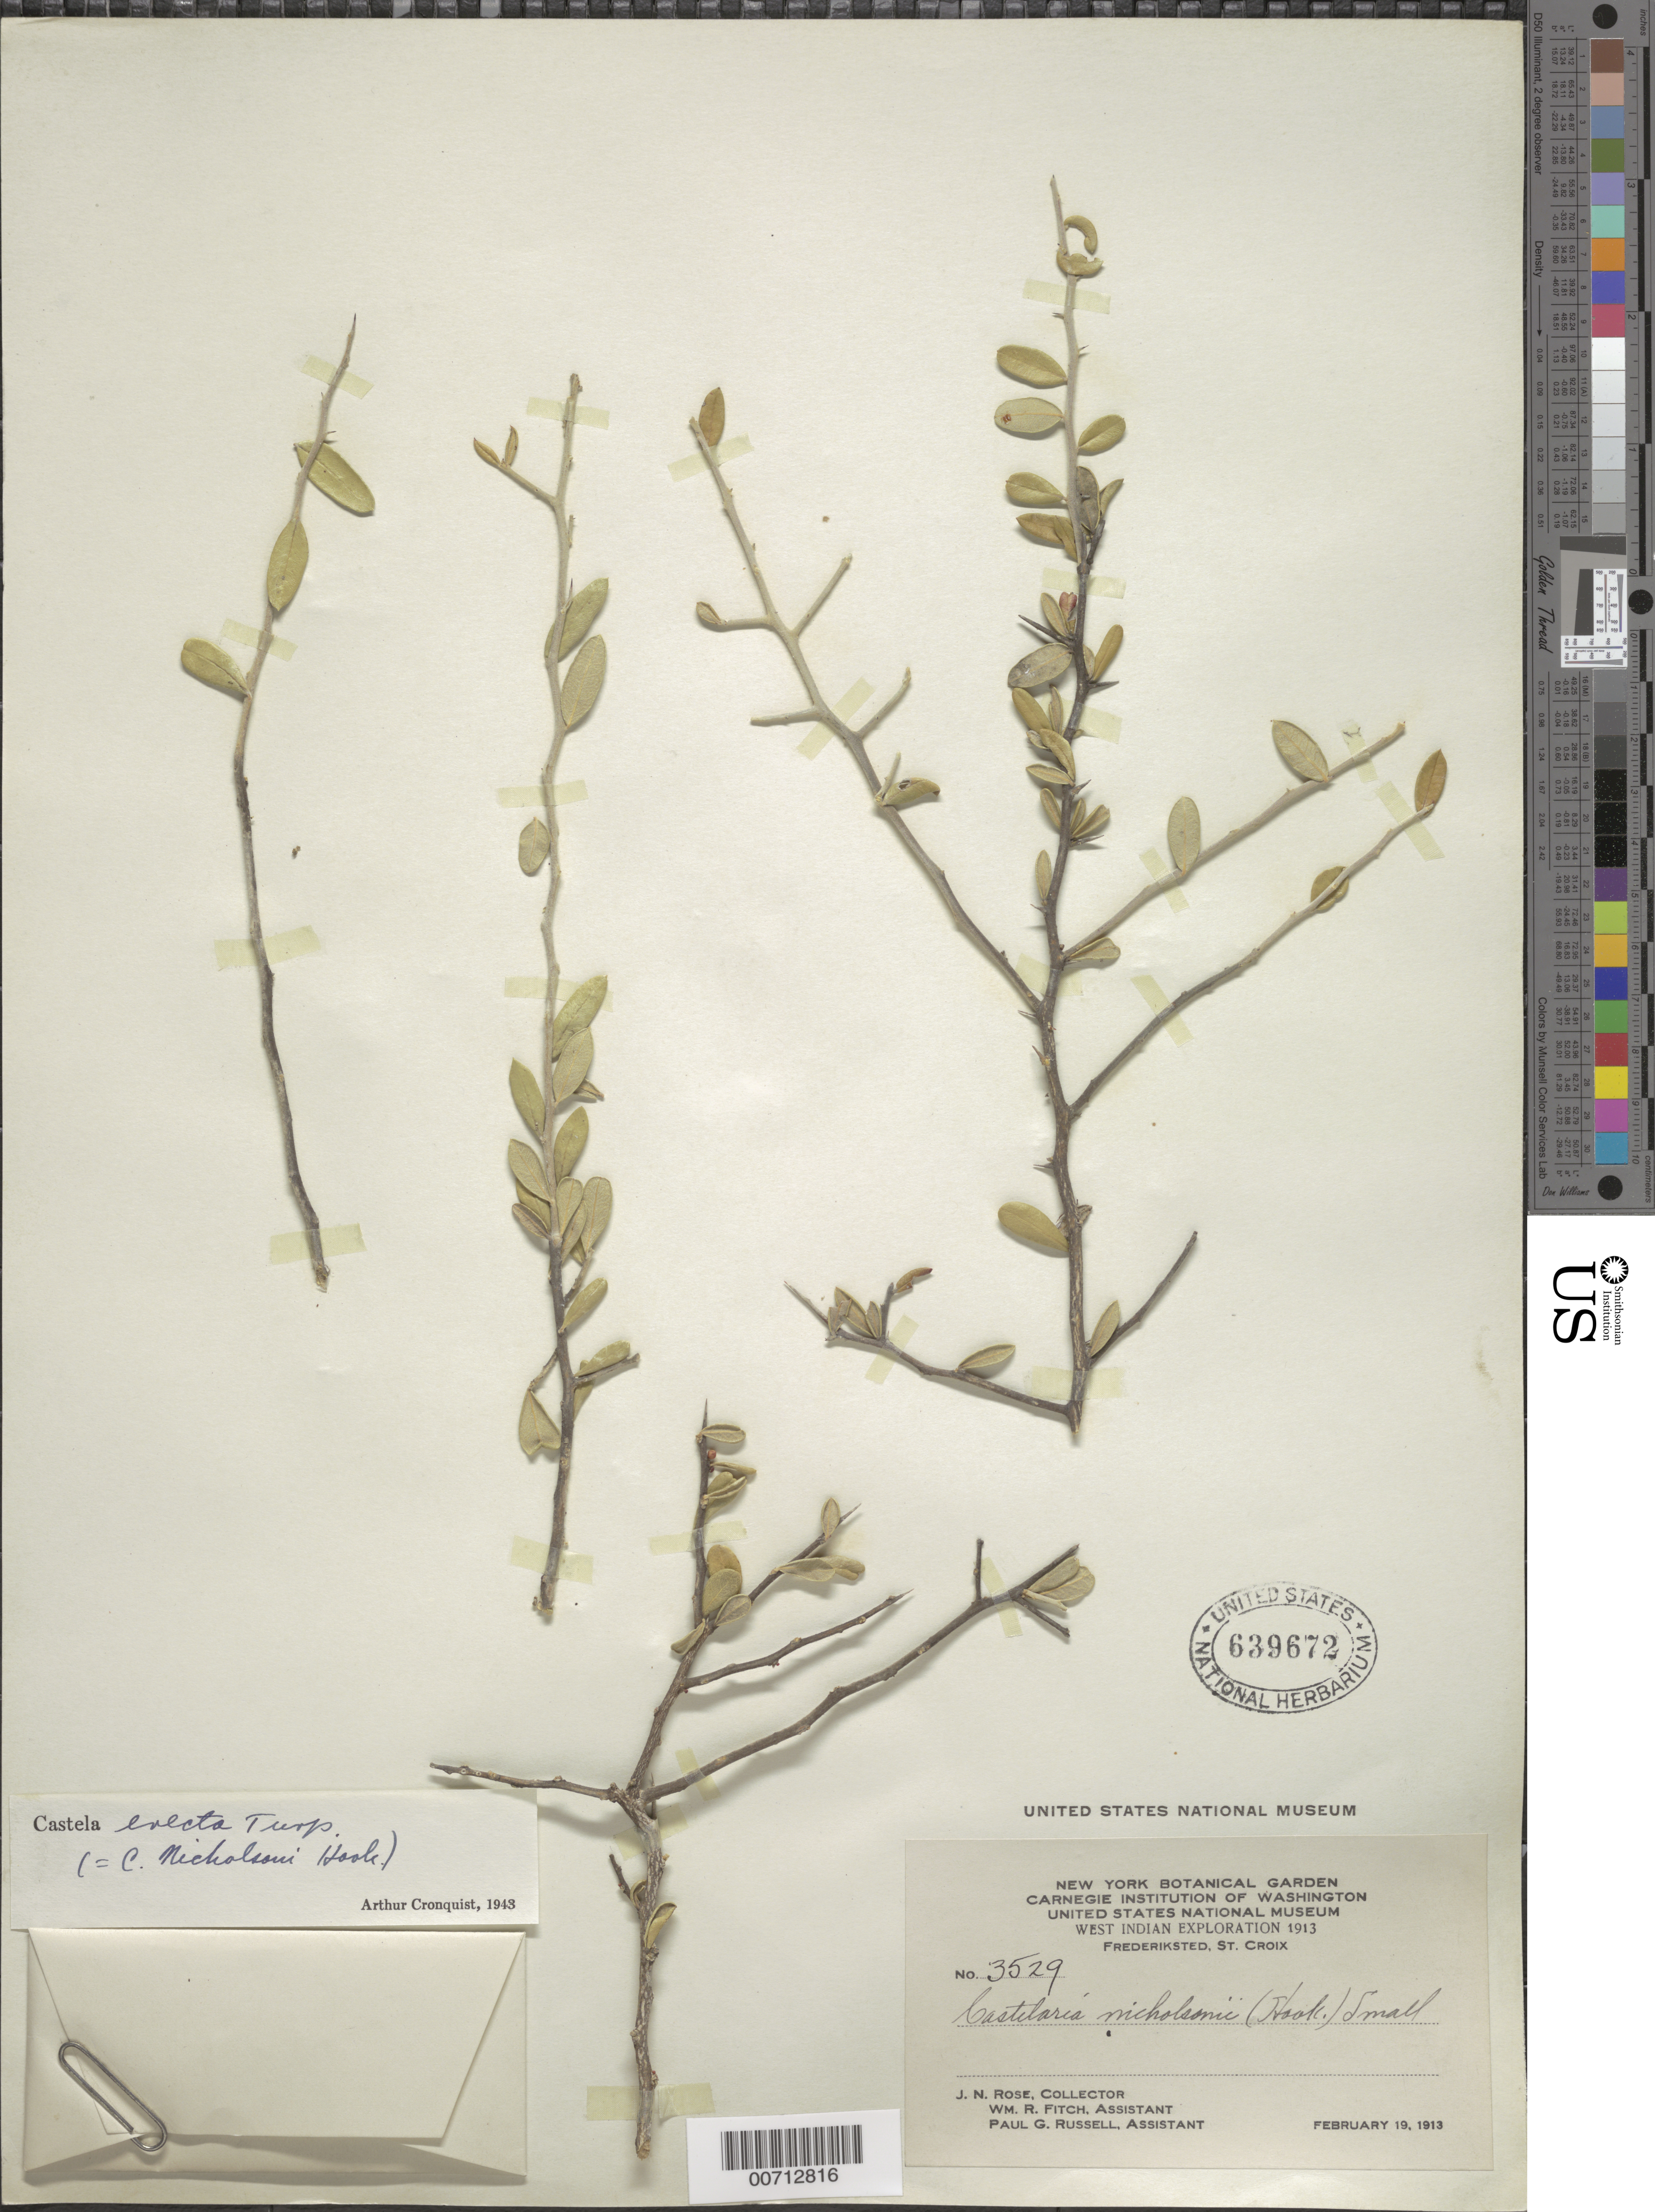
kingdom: Plantae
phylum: Tracheophyta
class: Magnoliopsida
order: Sapindales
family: Simaroubaceae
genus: Castela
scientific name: Castela erecta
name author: Turpin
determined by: Cronquist, A. J.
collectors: J. N. Rose, W. R. Fitch & P. G. Russell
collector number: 3529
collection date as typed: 19 Feb 1913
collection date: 1913-02-19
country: U.S. Virgin Islands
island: St. Croix Island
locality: Frederiksted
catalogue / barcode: US 639672